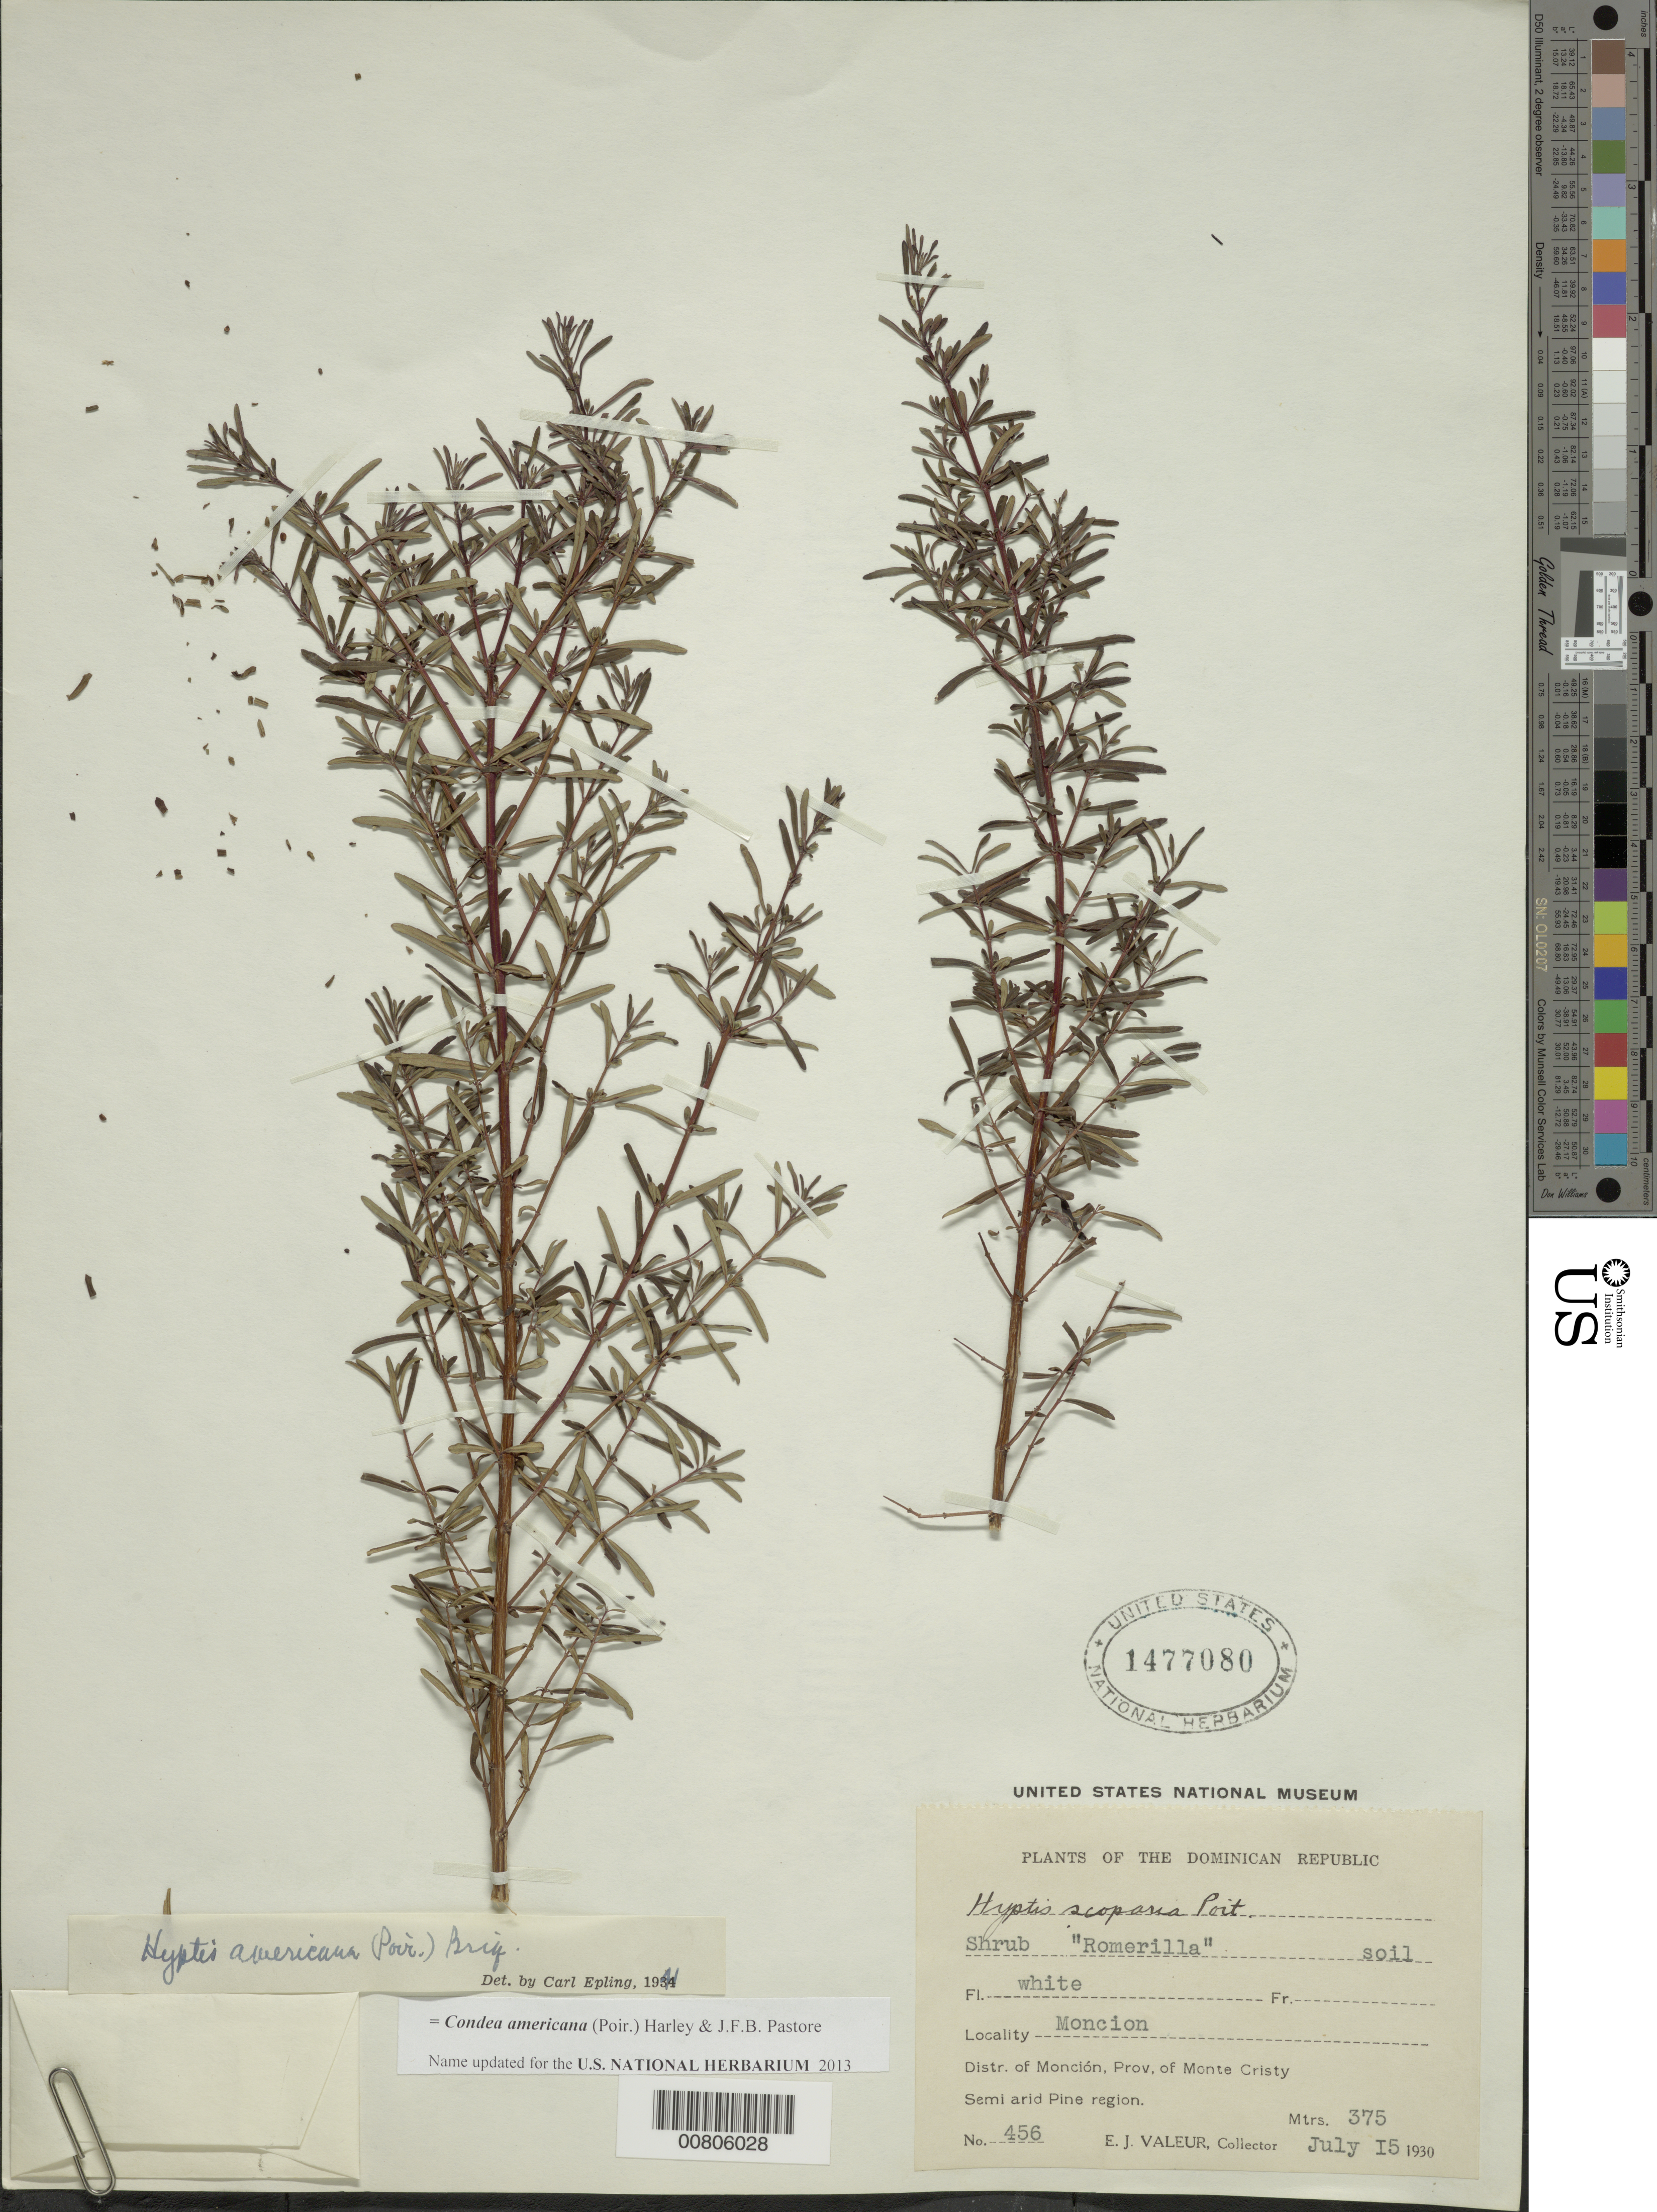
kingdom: Plantae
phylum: Tracheophyta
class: Magnoliopsida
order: Lamiales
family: Lamiaceae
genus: Condea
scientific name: Condea americana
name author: (Poir.) Harley & J.F.B. Pastore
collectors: E. Valeur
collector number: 456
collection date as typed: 15 Jul 1930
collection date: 1930-07-15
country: Dominican Republic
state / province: Monte Cristi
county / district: Monción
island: Hispaniola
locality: Moncion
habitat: Semi arid pine region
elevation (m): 375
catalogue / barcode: US 1477080